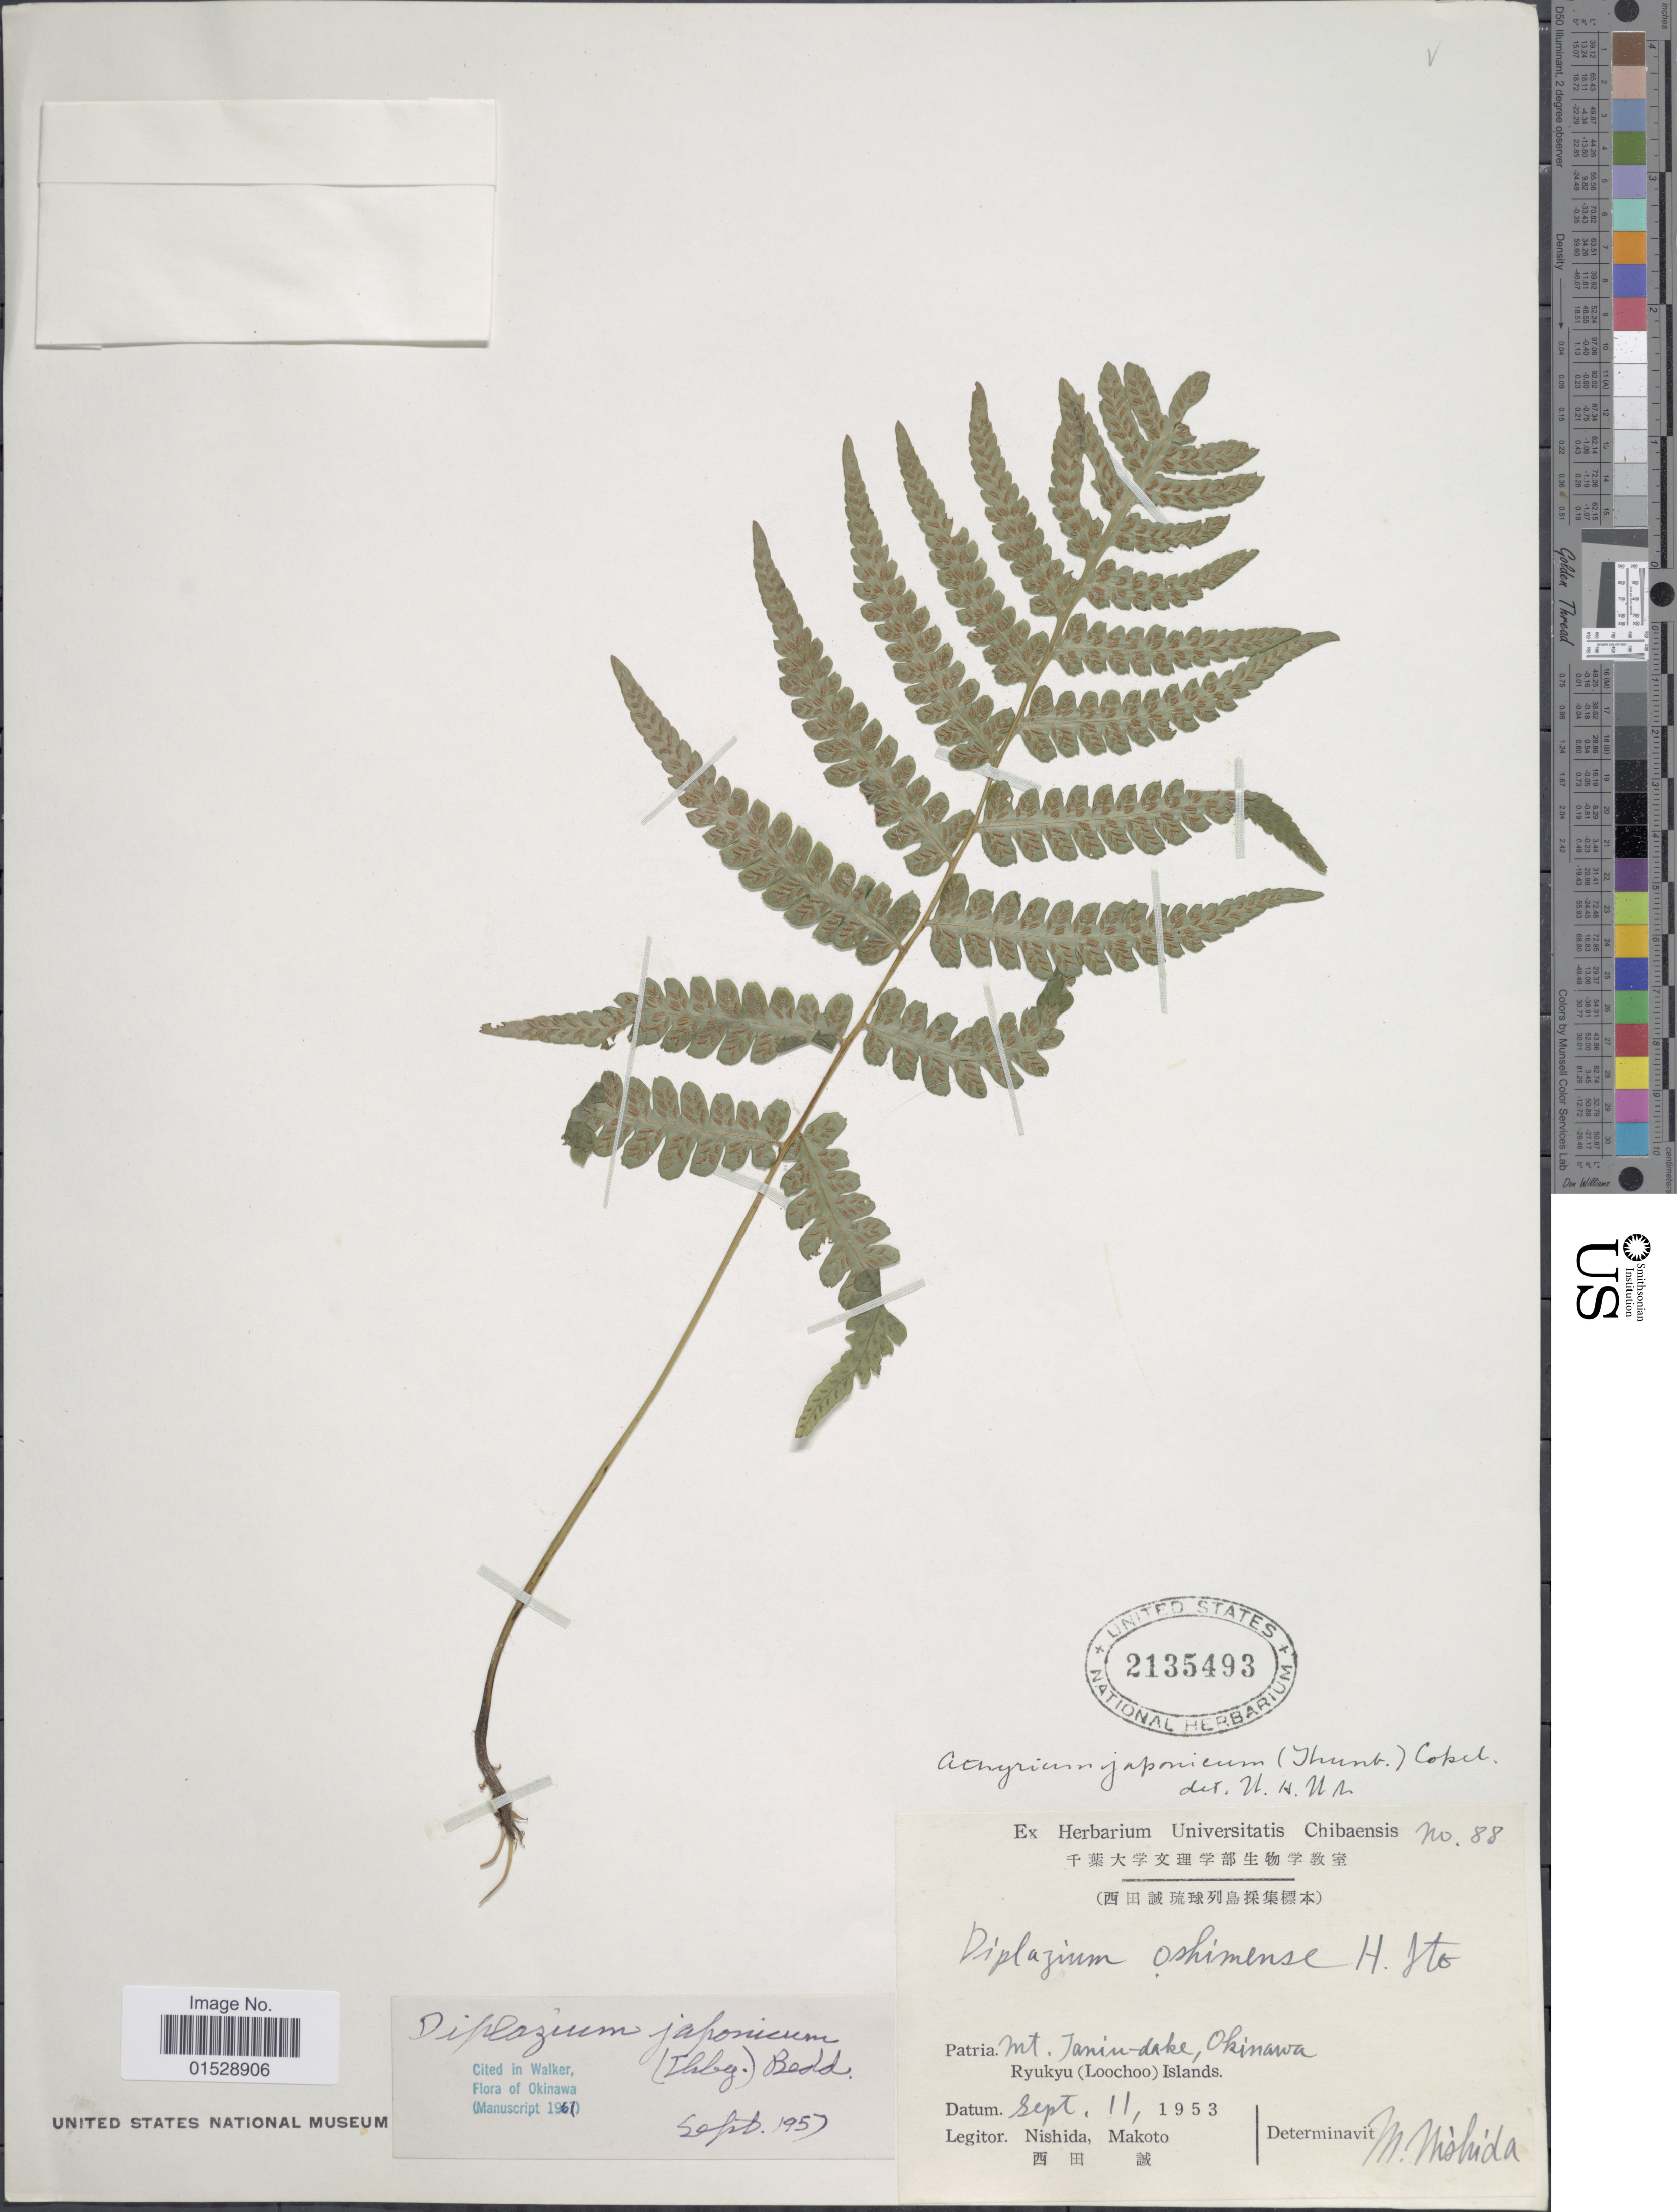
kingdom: Plantae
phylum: Tracheophyta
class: Polypodiopsida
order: Polypodiales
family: Athyriaceae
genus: Deparia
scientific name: Deparia japonica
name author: (Thunb.) M. Kato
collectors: N. Makoto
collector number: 88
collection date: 1953-09-11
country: Japan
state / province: Okinawa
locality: Mt. Tanin-dake, Okinawa, Ryukyu (Loochoo) Islands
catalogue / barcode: US 2135493